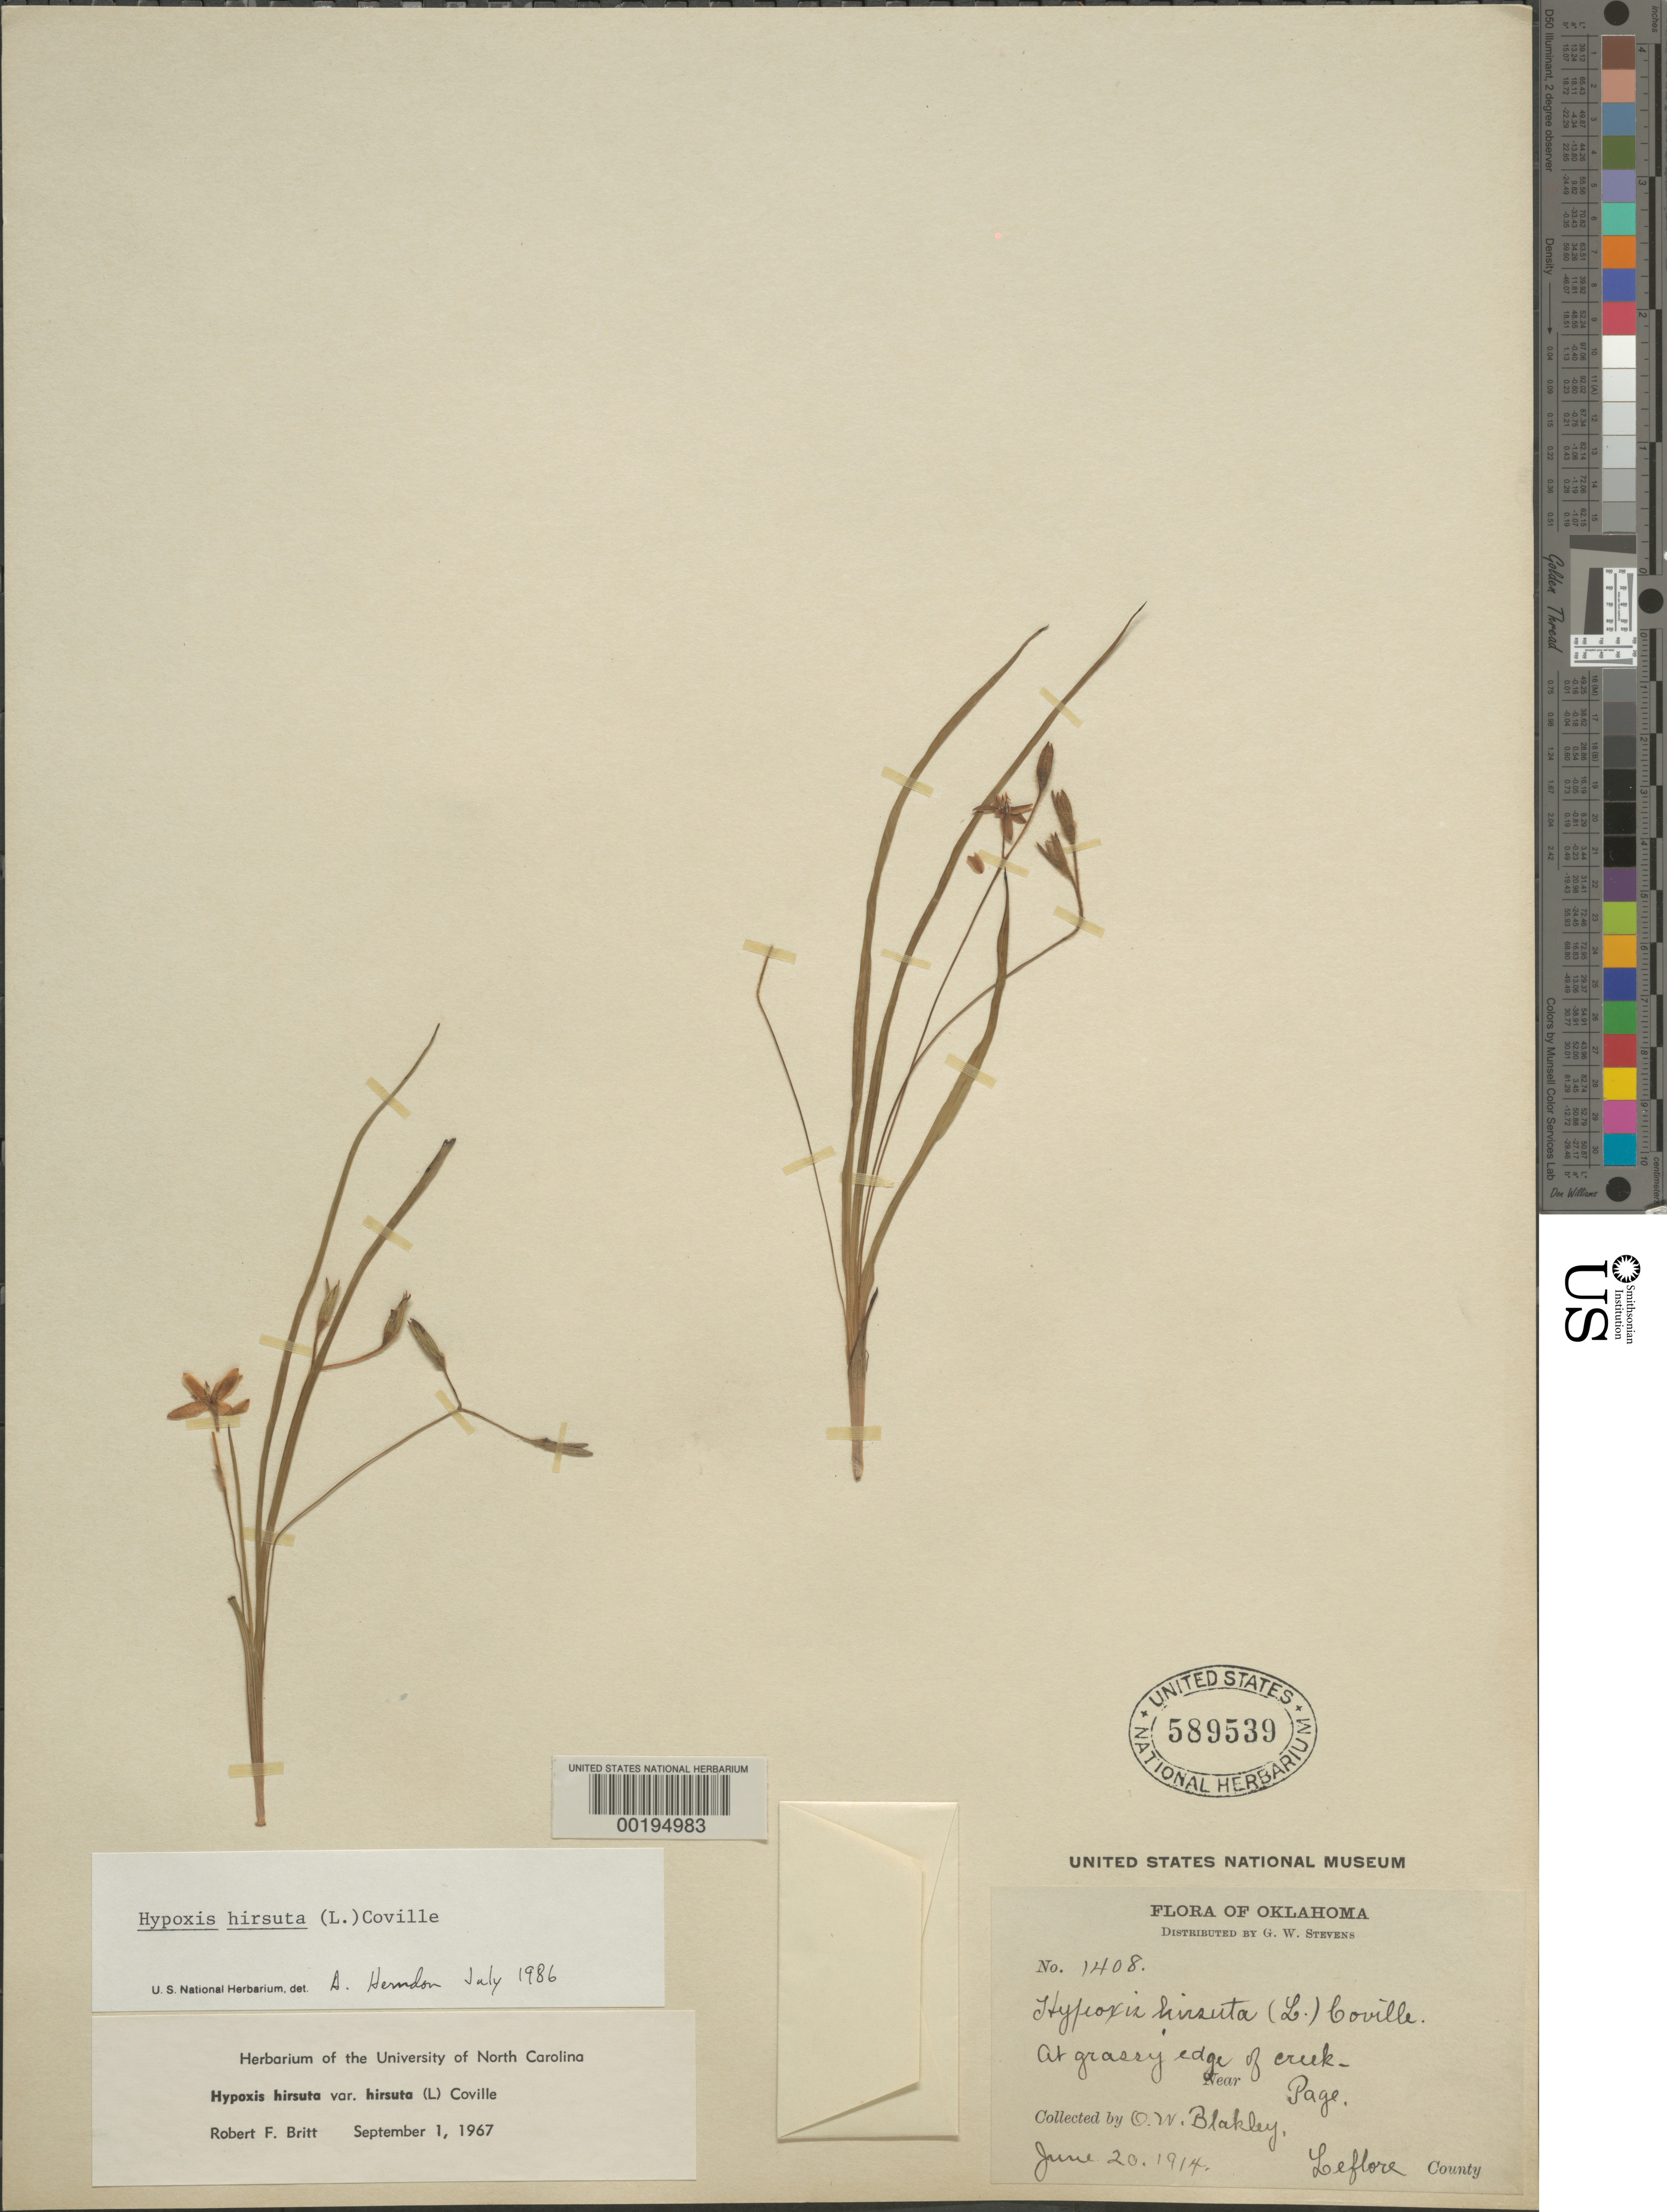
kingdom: Plantae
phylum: Tracheophyta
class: Liliopsida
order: Asparagales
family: Hypoxidaceae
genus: Hypoxis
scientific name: Hypoxis hirsuta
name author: (L.) Coville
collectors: O. Blakley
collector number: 1408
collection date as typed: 20 Jun 1914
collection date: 1914-06-20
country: United States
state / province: Oklahoma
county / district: Le Flore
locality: Near Page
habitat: At grassy edge of creek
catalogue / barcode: US 589539